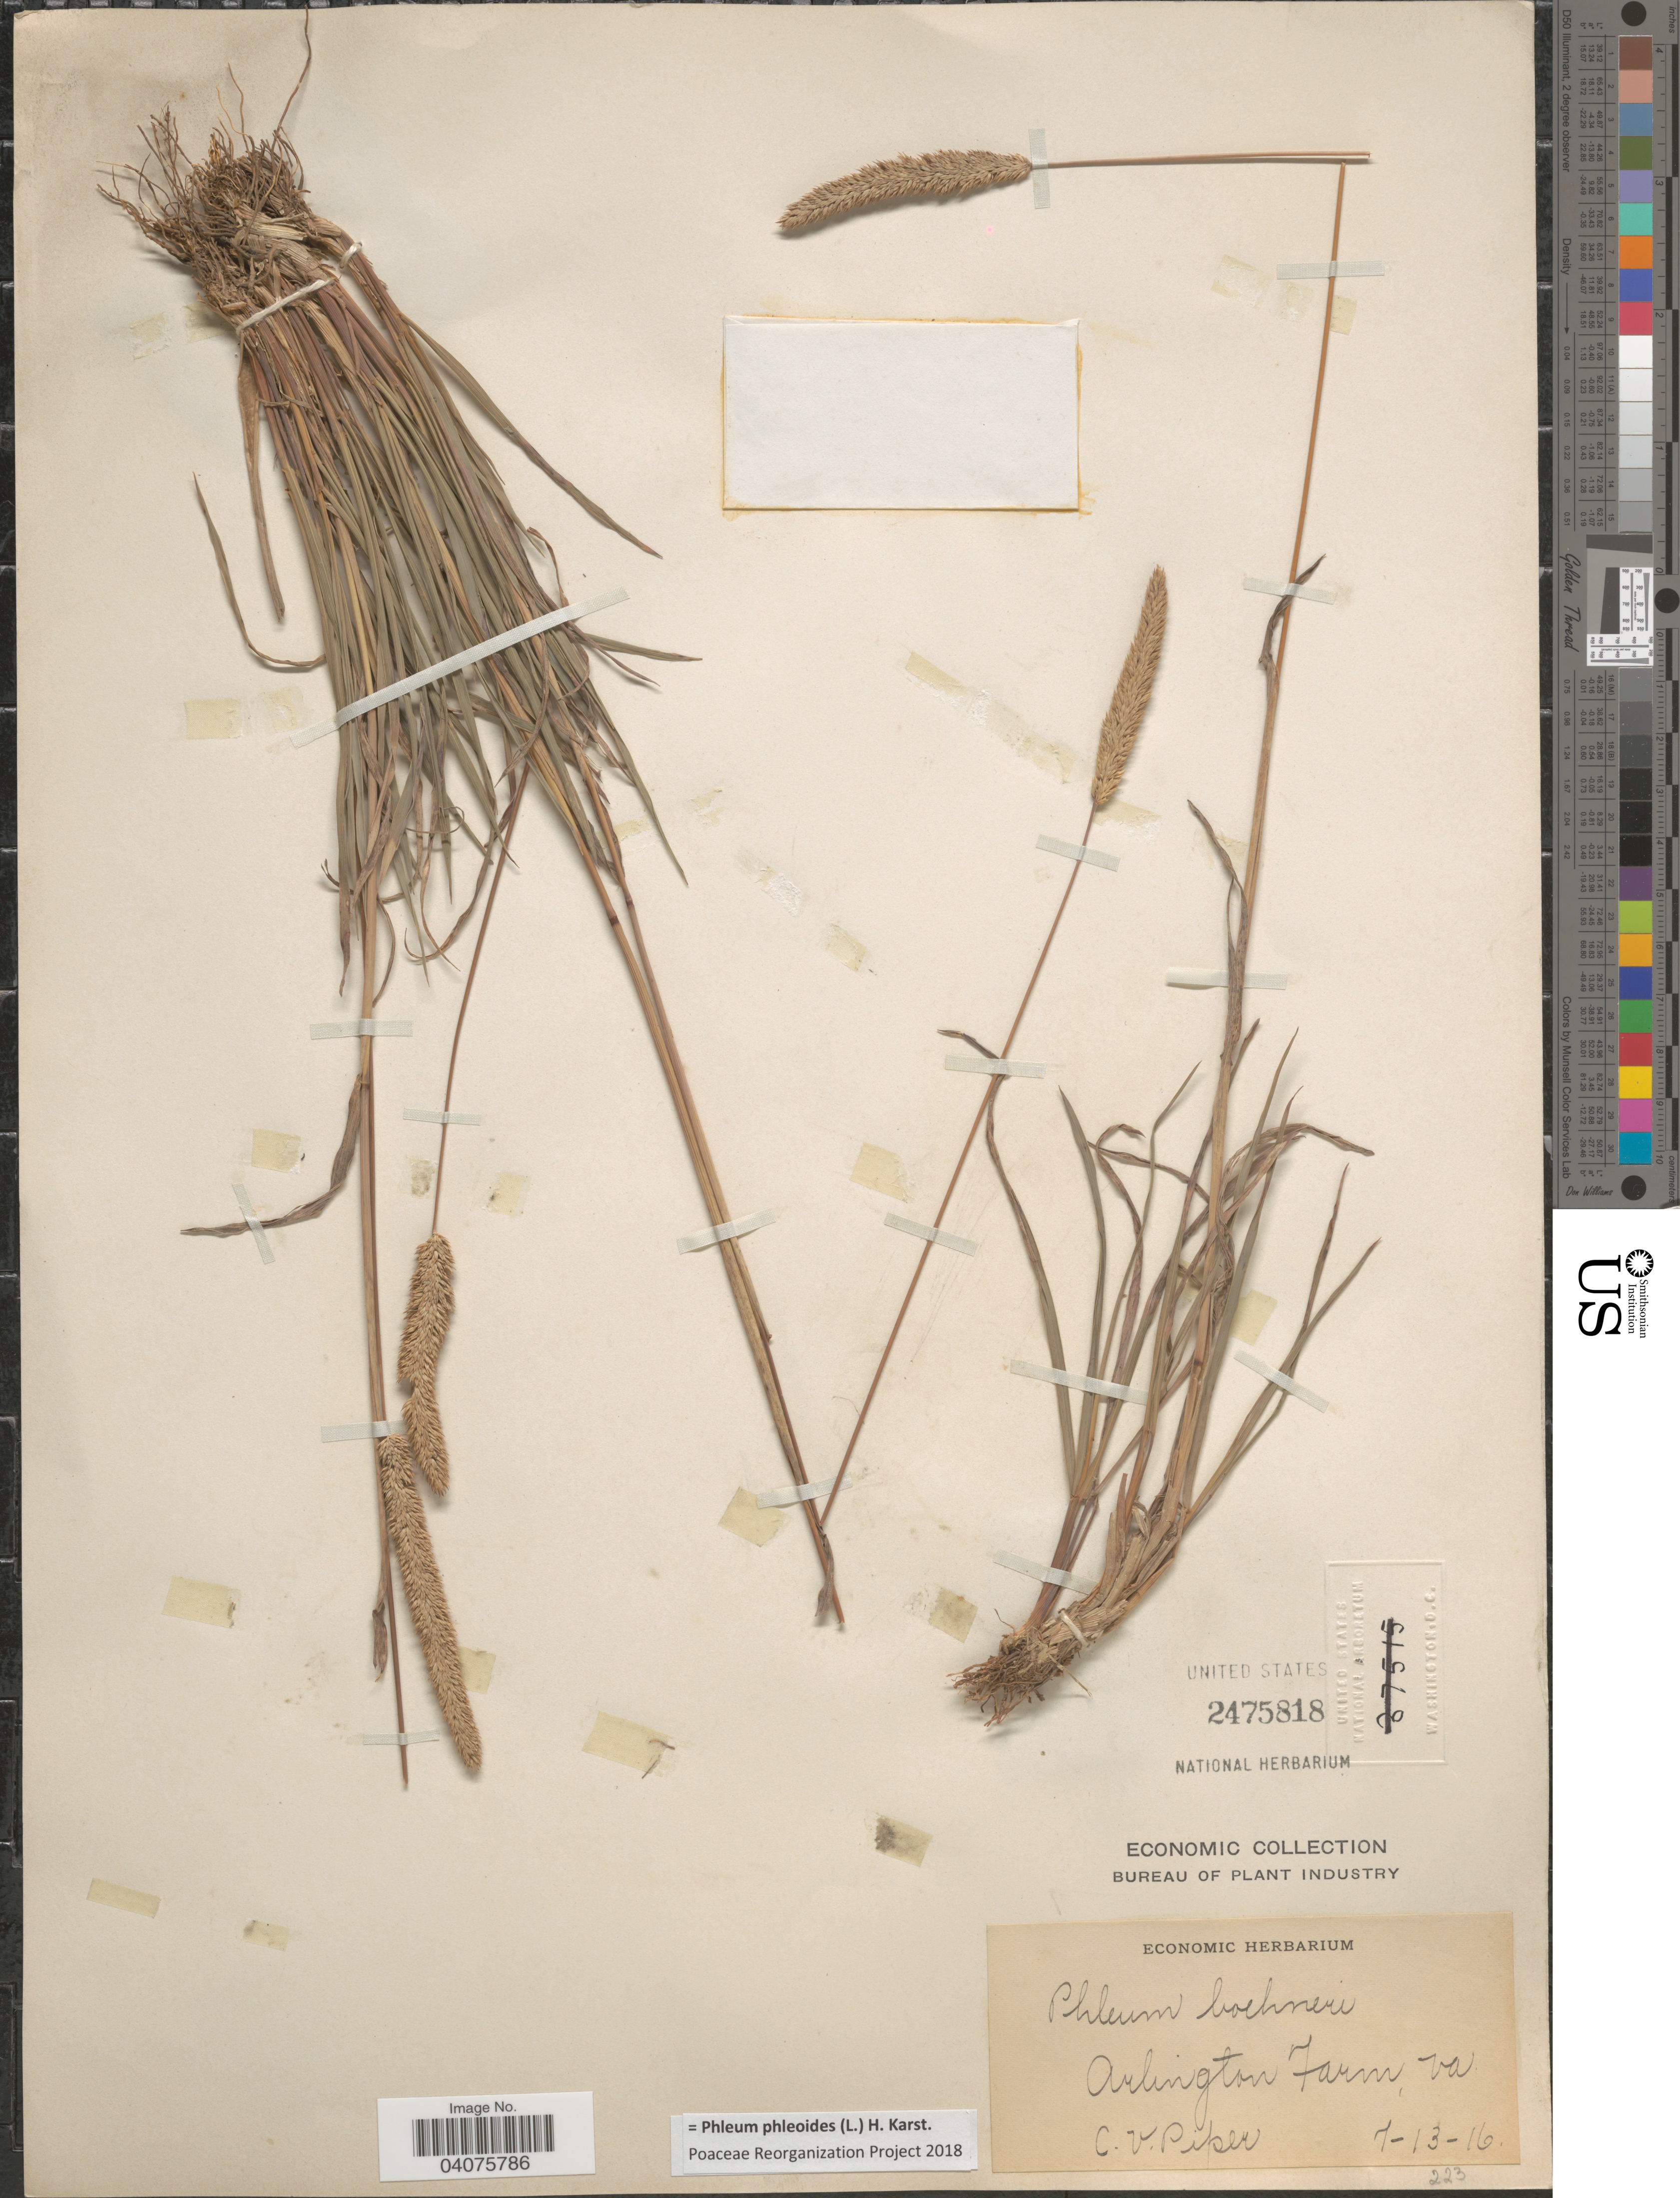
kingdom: Plantae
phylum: Tracheophyta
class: Liliopsida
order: Poales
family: Poaceae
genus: Phleum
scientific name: Phleum phleoides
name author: (L.) H. Karst.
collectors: C. V. Piper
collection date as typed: Transcribed d/m/y: 13/7/16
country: United States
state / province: Virginia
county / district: Arlington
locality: Arlington Farm.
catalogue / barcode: US 2475818